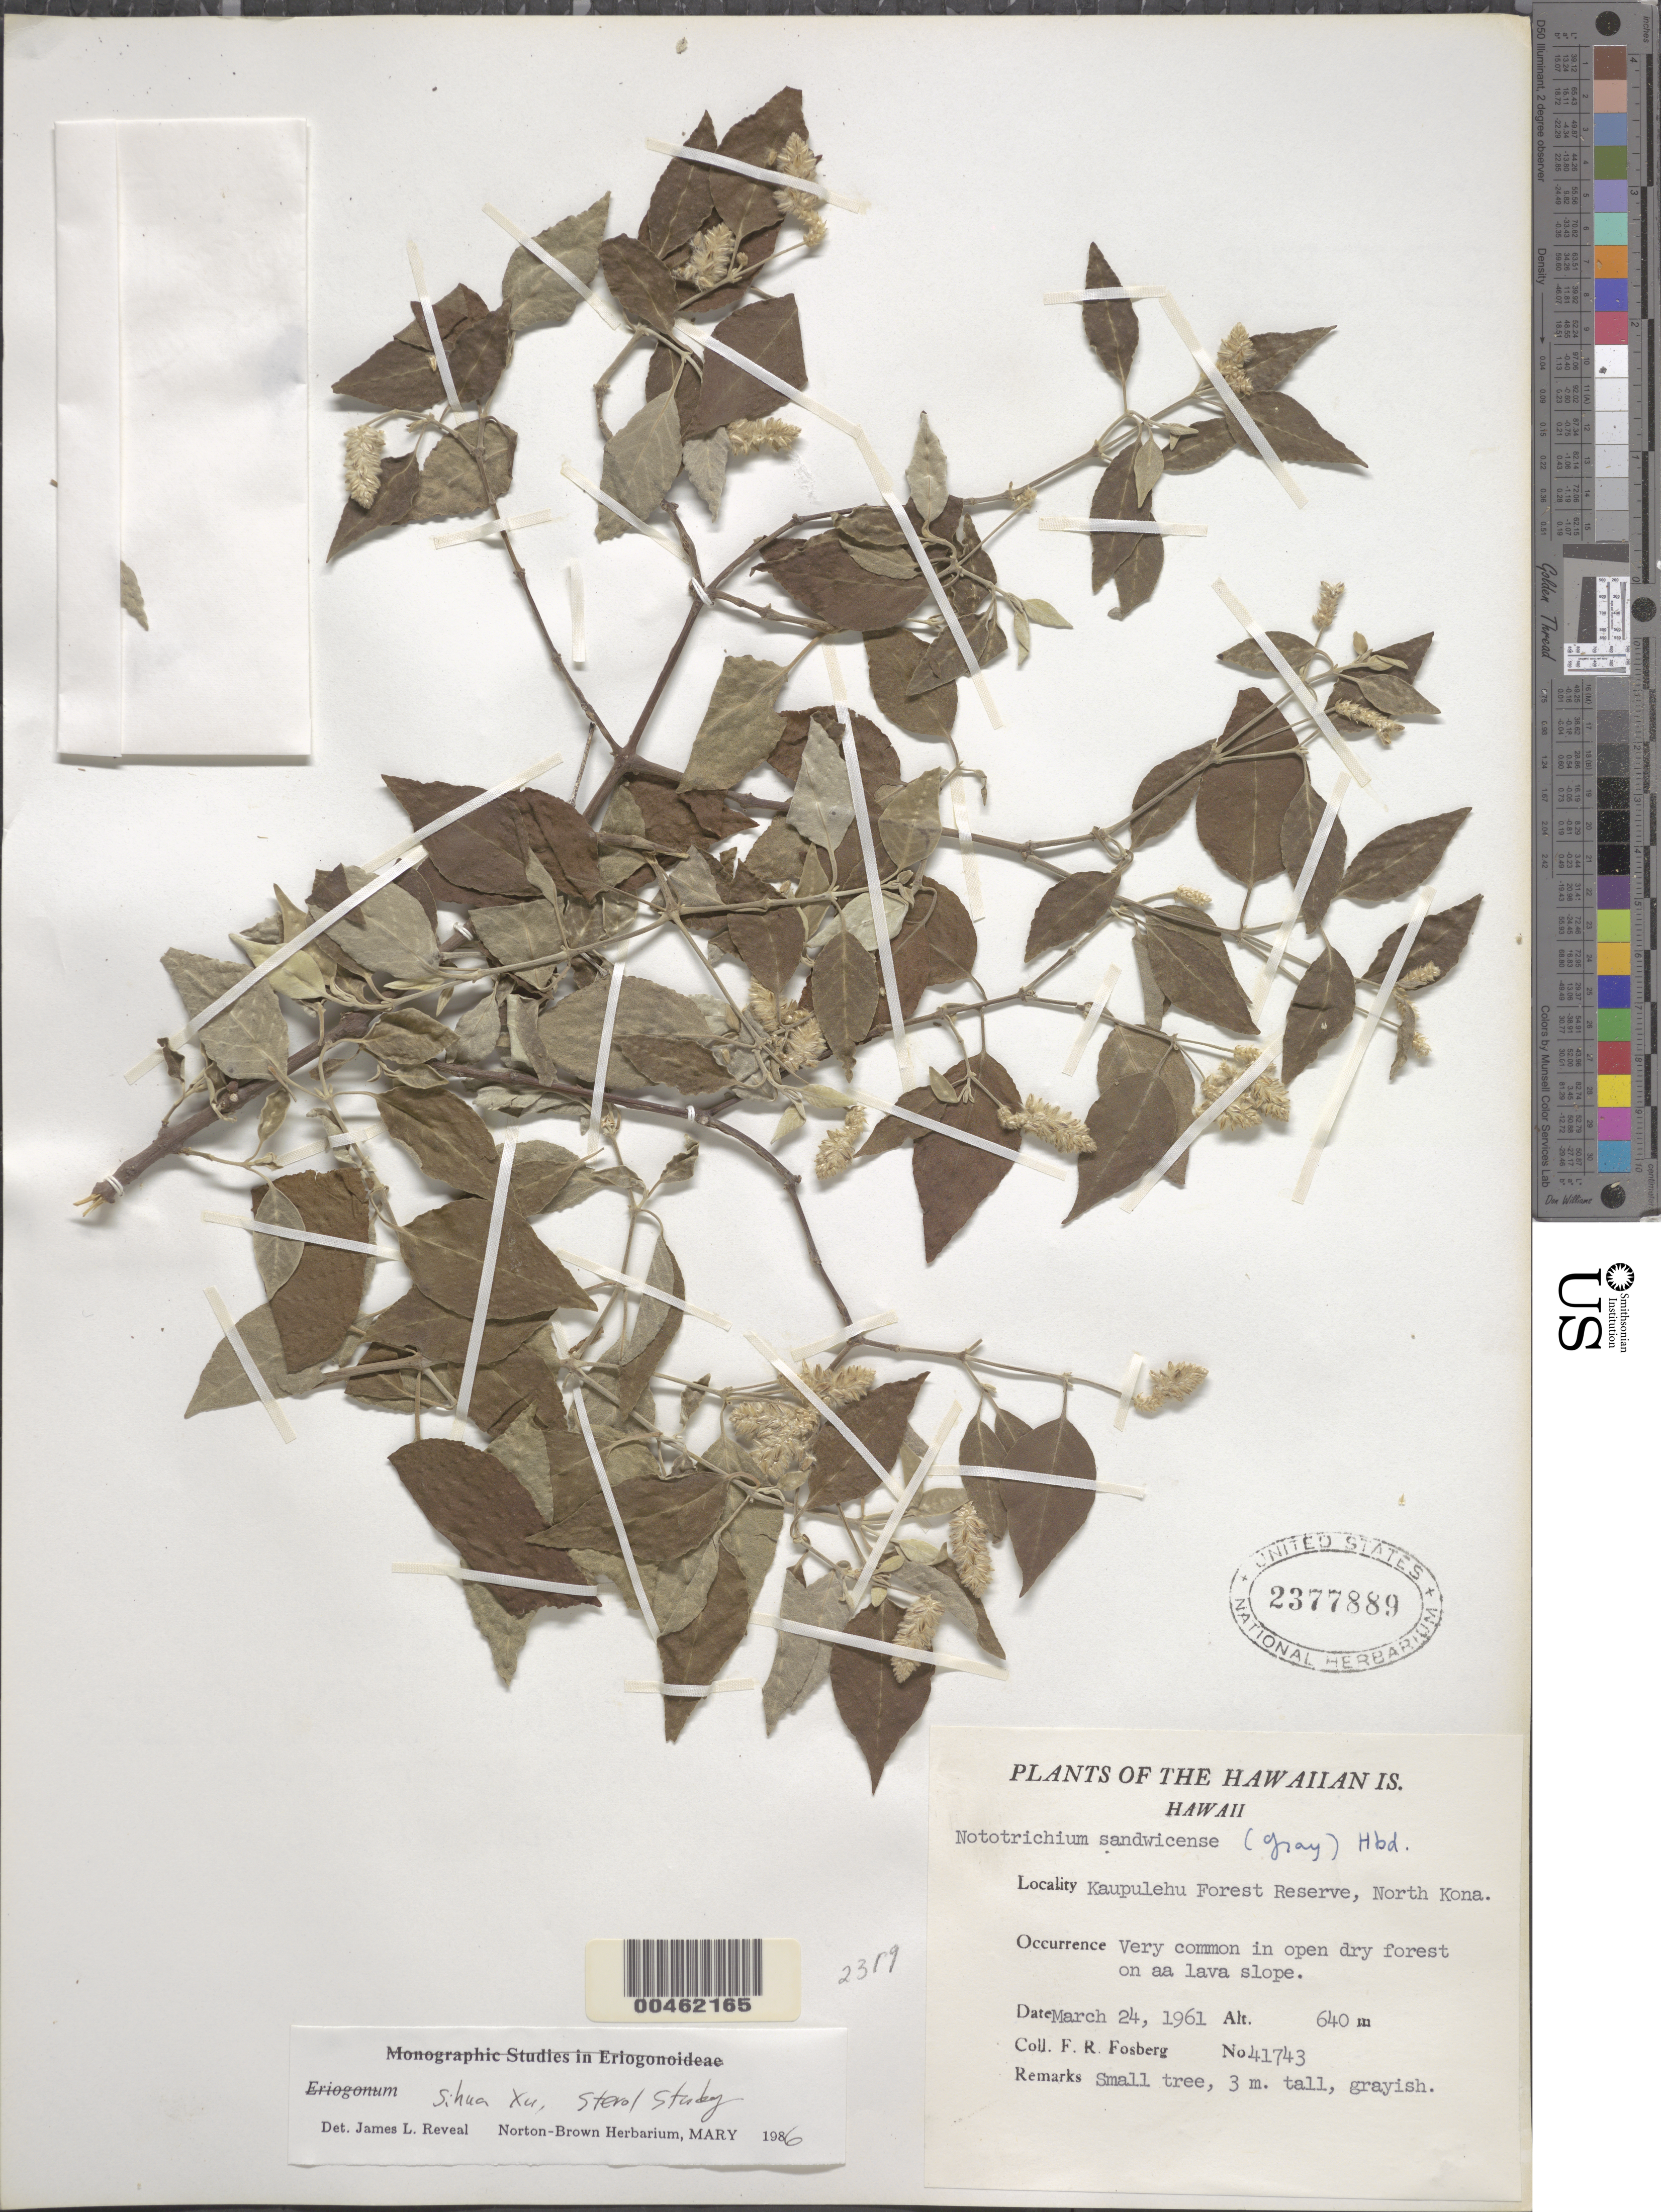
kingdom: Plantae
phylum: Tracheophyta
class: Magnoliopsida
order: Caryophyllales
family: Amaranthaceae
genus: Achyranthes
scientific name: Achyranthes sandwicensis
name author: (A. Gray) Di Vincenzo et al.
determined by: Wagner, W. L., (BOT), Smithsonian Institution - National Museum of Natural History (UNITED STATES)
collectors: F. R. Fosberg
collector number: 41743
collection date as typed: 24 Mar 1961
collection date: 1961-03-24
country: United States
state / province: Hawaii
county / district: Hawaii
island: Hawaii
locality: Kaupulehu Forest Reserve, N Kona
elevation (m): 640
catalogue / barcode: US 2377889